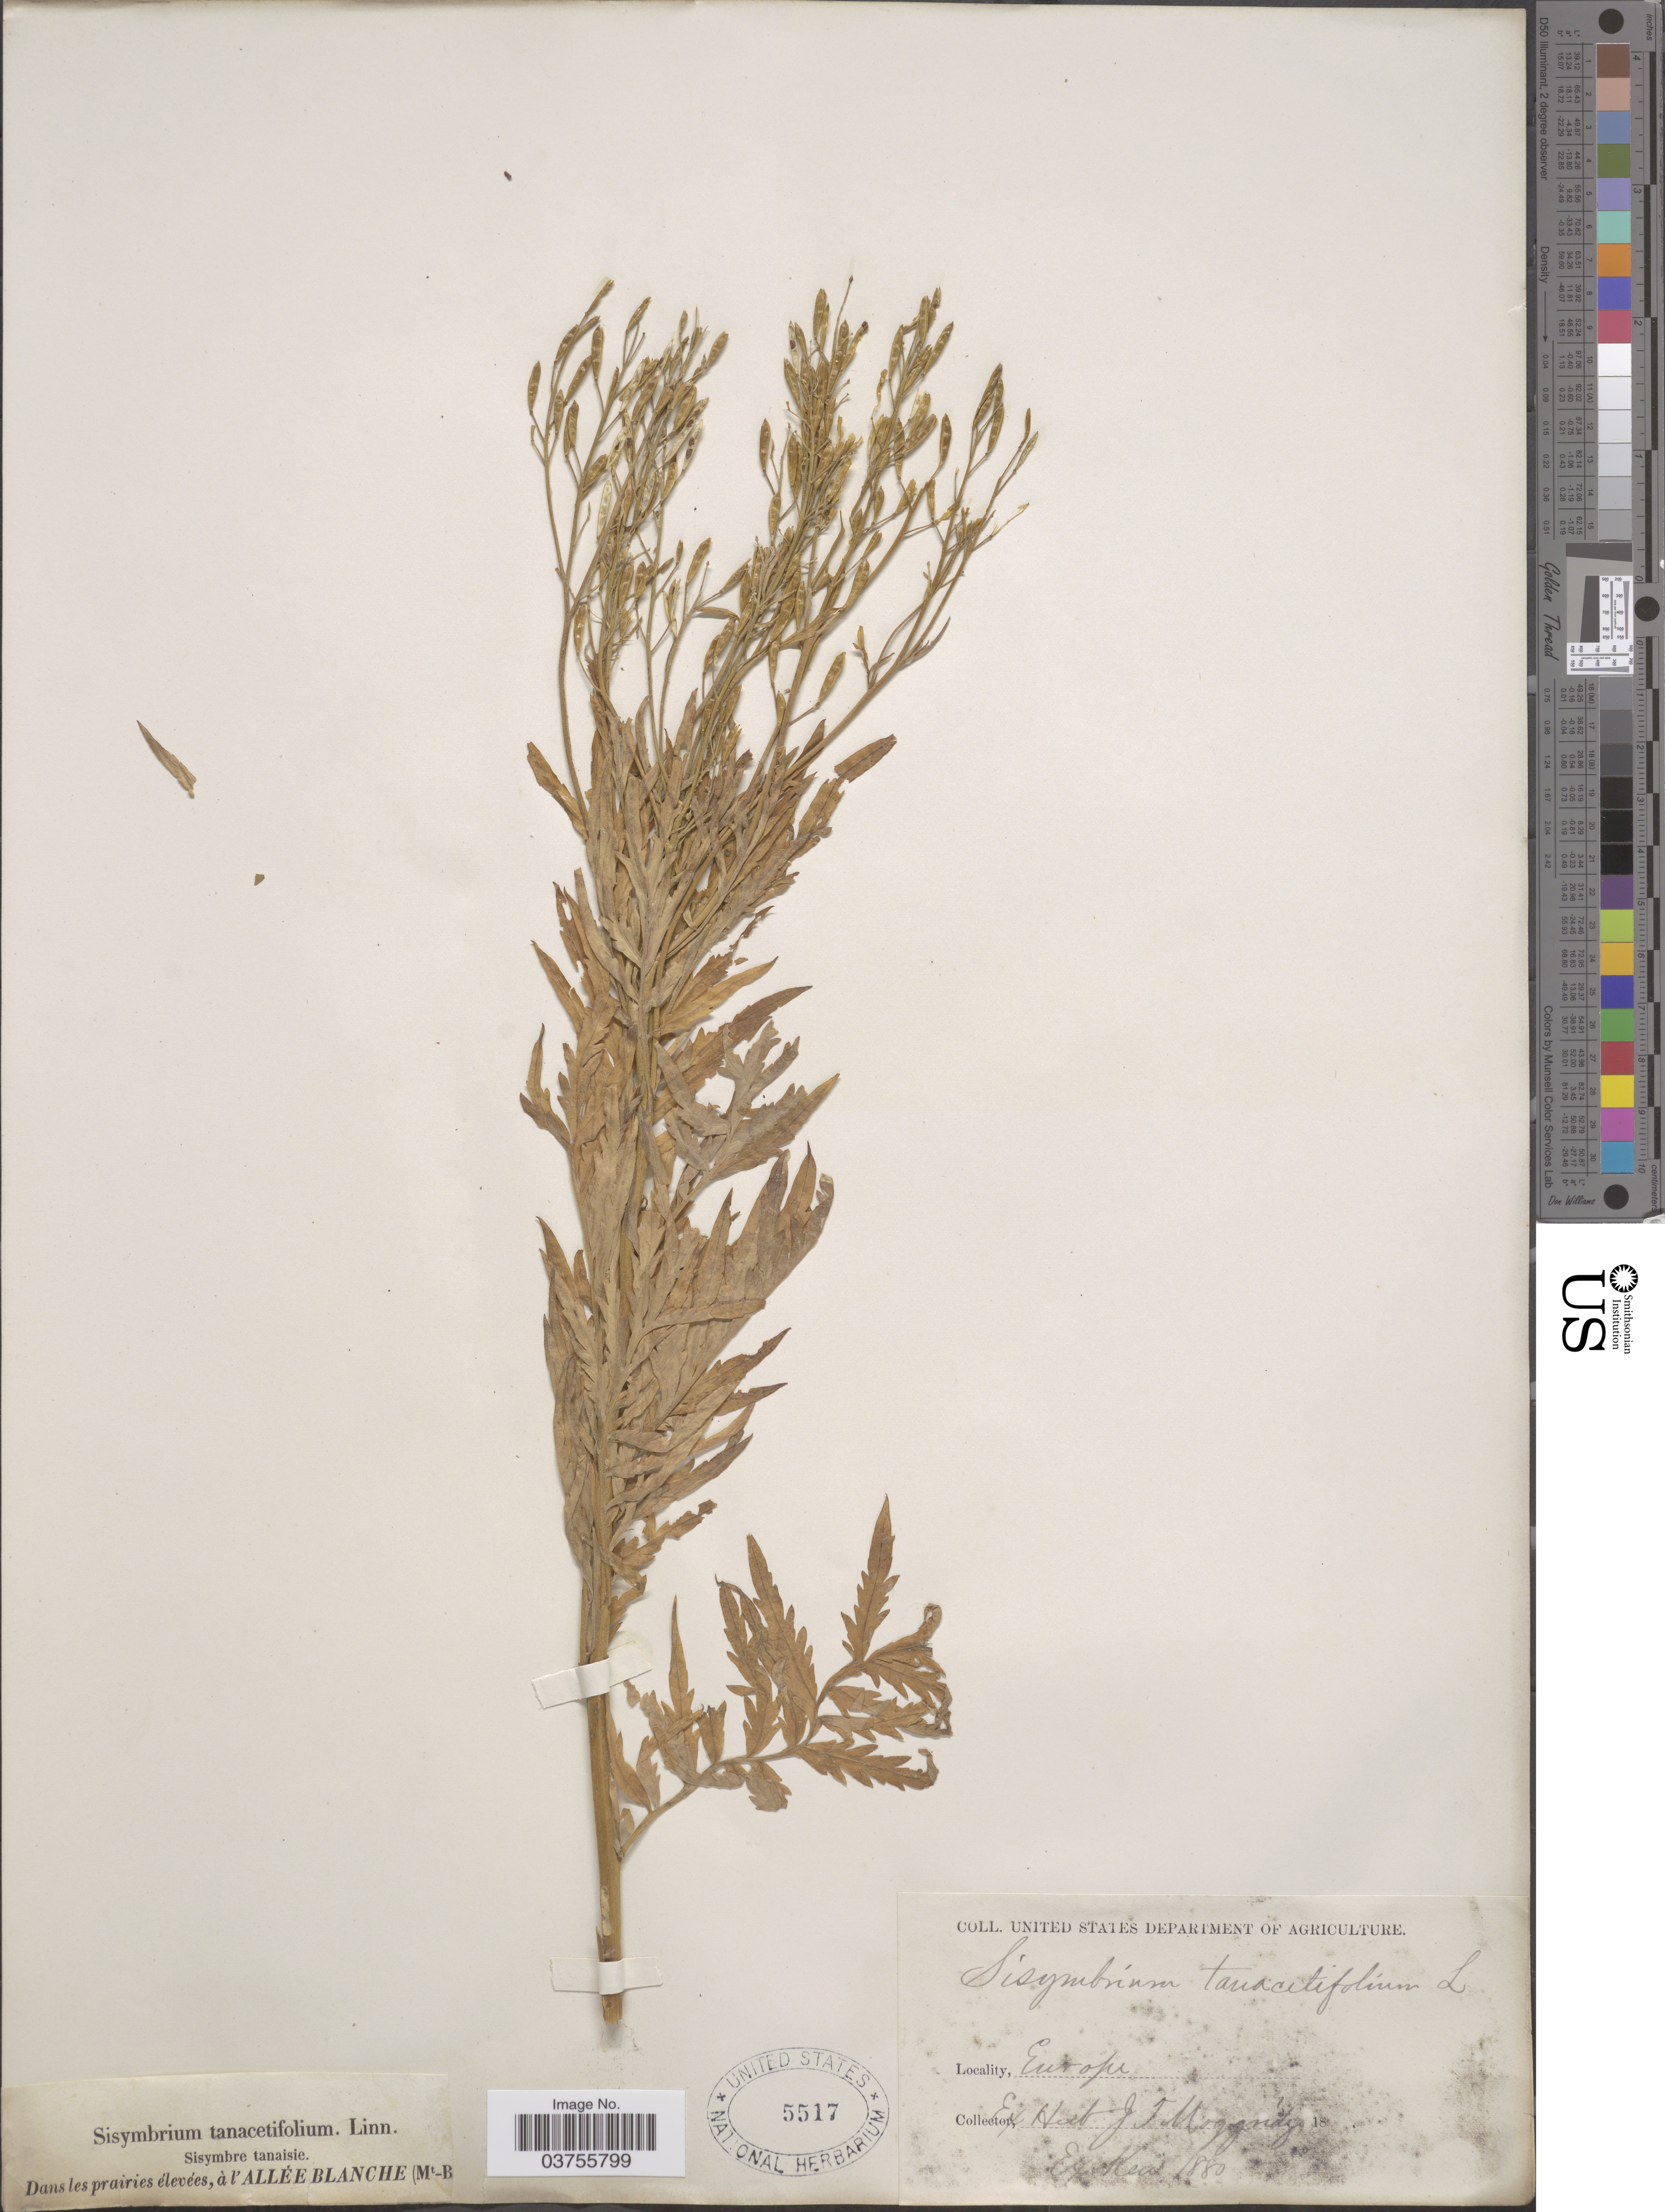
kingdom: Plantae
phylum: Tracheophyta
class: Magnoliopsida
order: Brassicales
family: Brassicaceae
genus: Sophia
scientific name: Sophia tanacetifolium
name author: L.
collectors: ex herb. J.T. Moggridge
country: France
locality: Europe. Dans les prairies élevées, à l'Allée Blanche (Mt-B.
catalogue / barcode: US 5517